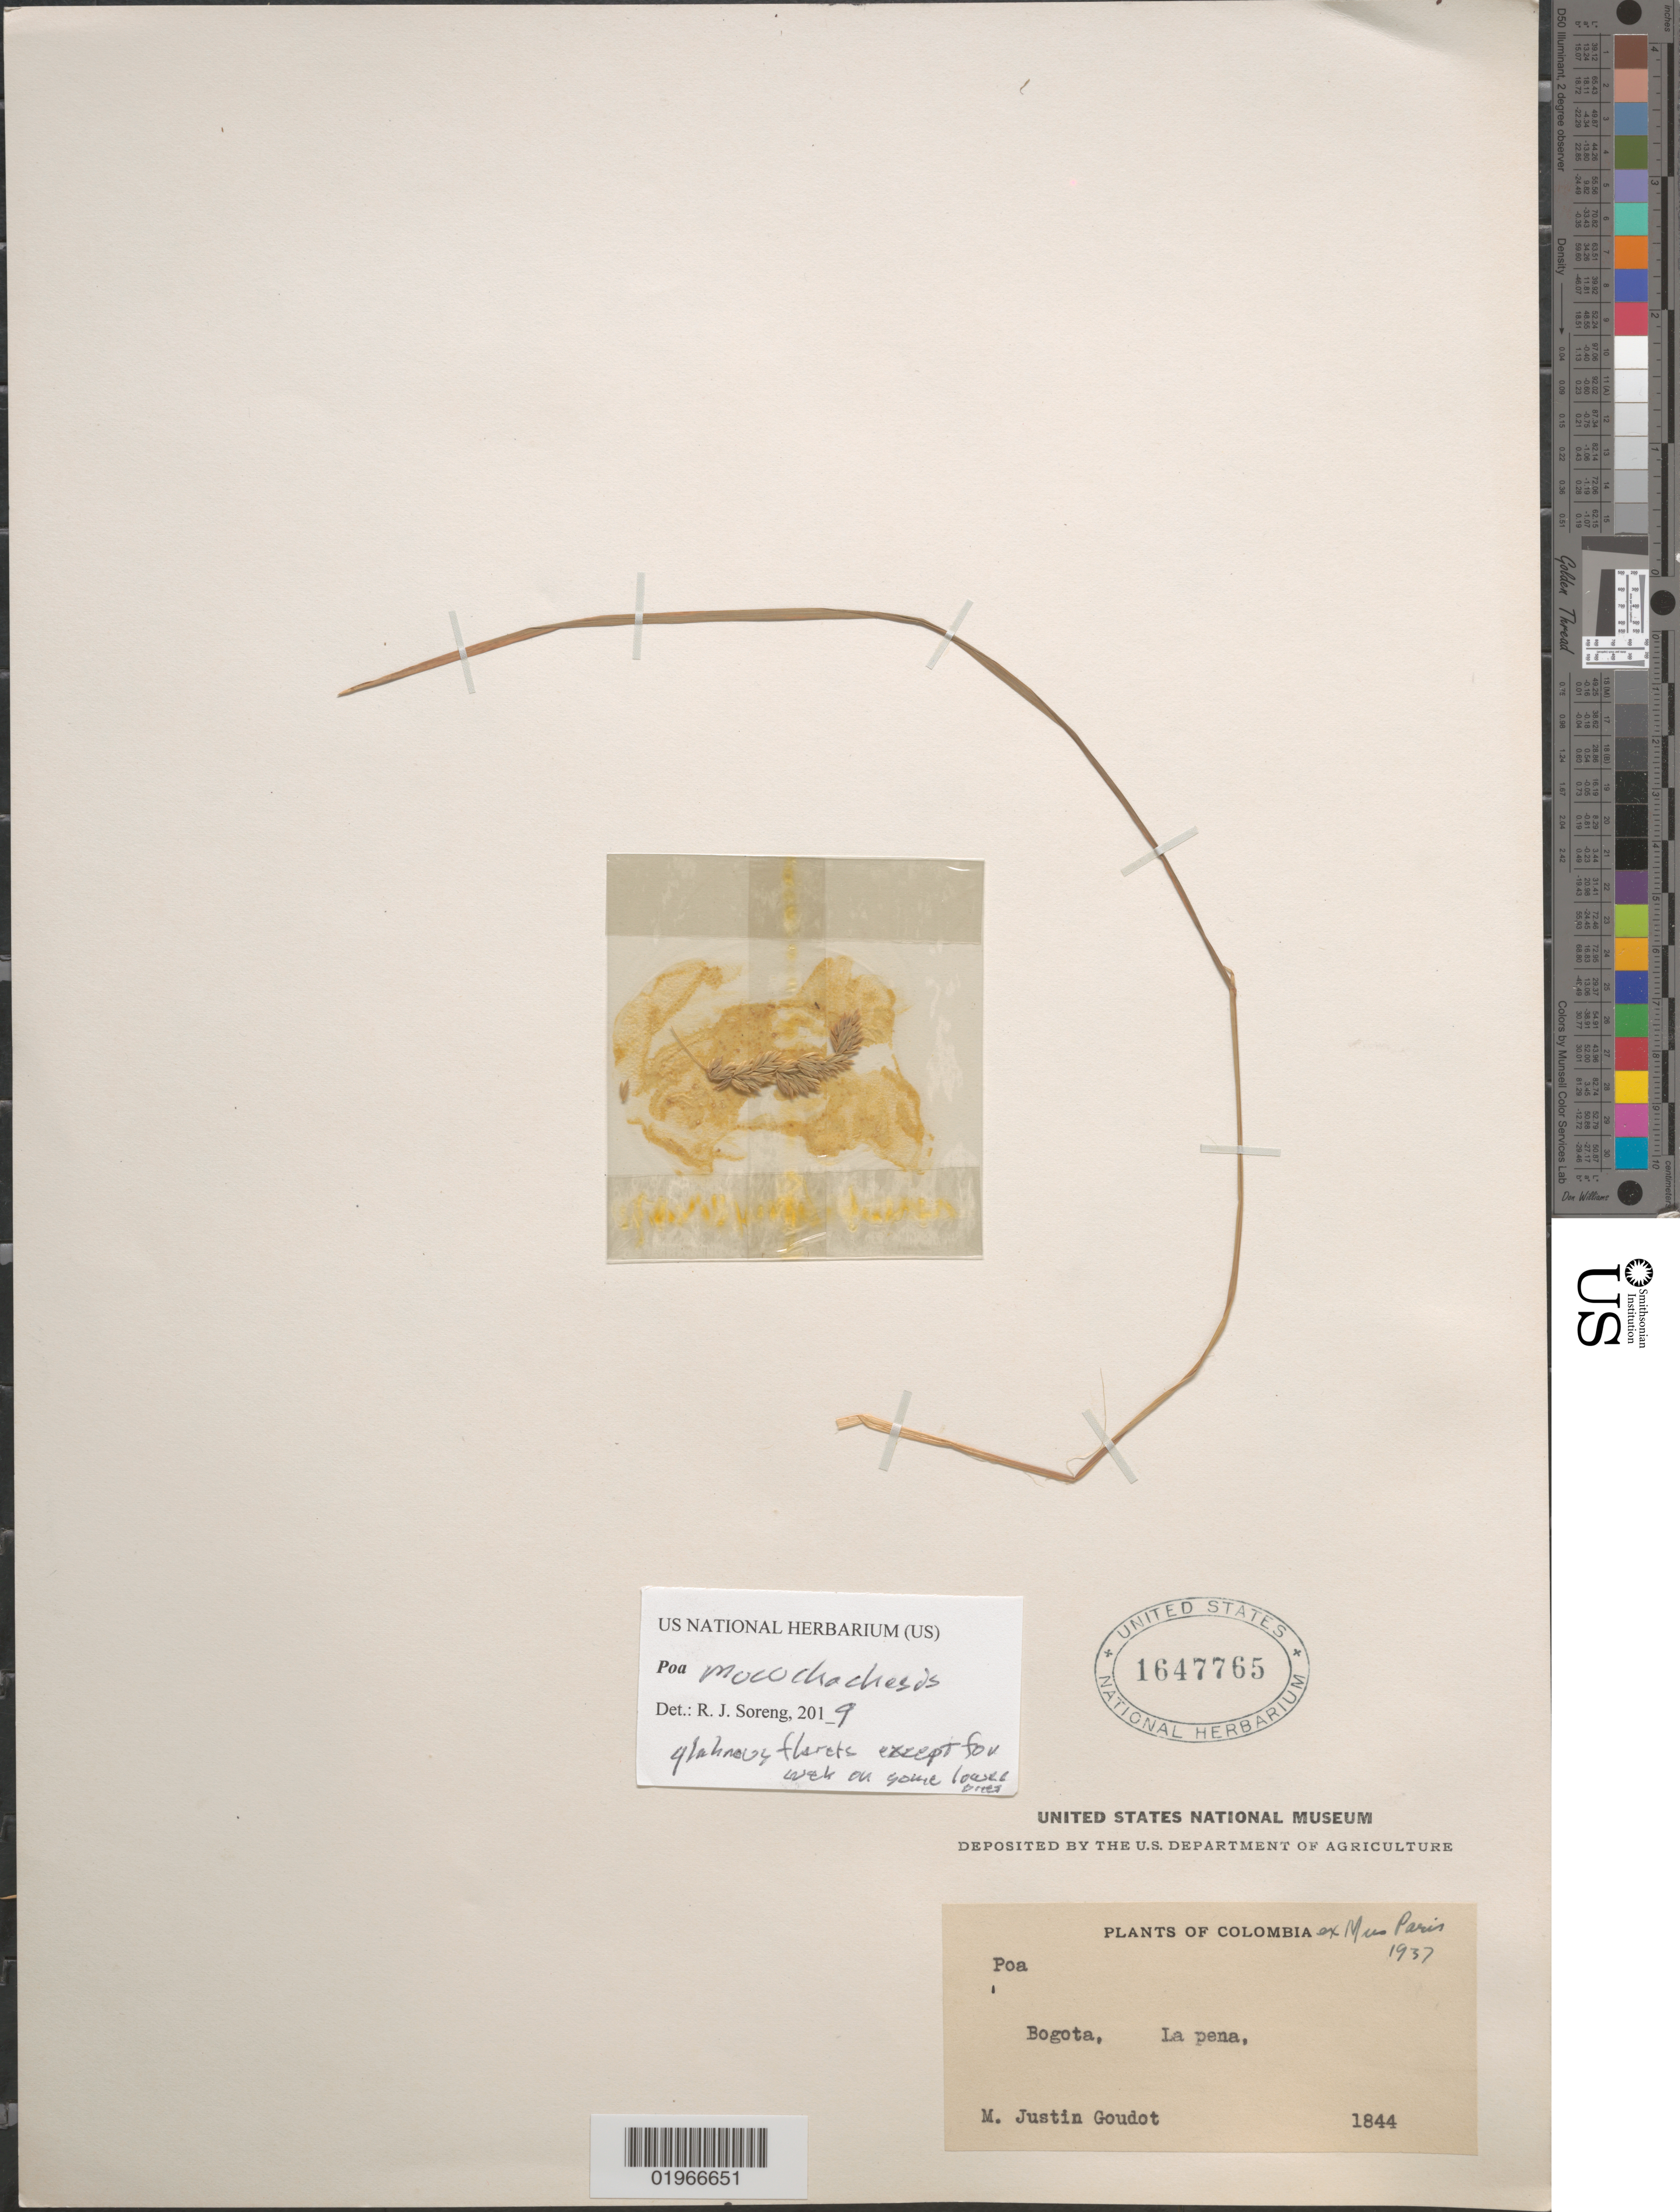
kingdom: Plantae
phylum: Tracheophyta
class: Liliopsida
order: Poales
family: Poaceae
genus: Poa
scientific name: Poa mucuchachensis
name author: Luces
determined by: Soreng, Robert J., Research Associate (BOT), Smithsonian Institution - National Museum of Natural History (UNITED STATES)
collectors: M. Goudot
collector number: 1844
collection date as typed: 1844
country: Colombia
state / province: Cundinamarca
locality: La Peña.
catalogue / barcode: US 1647765